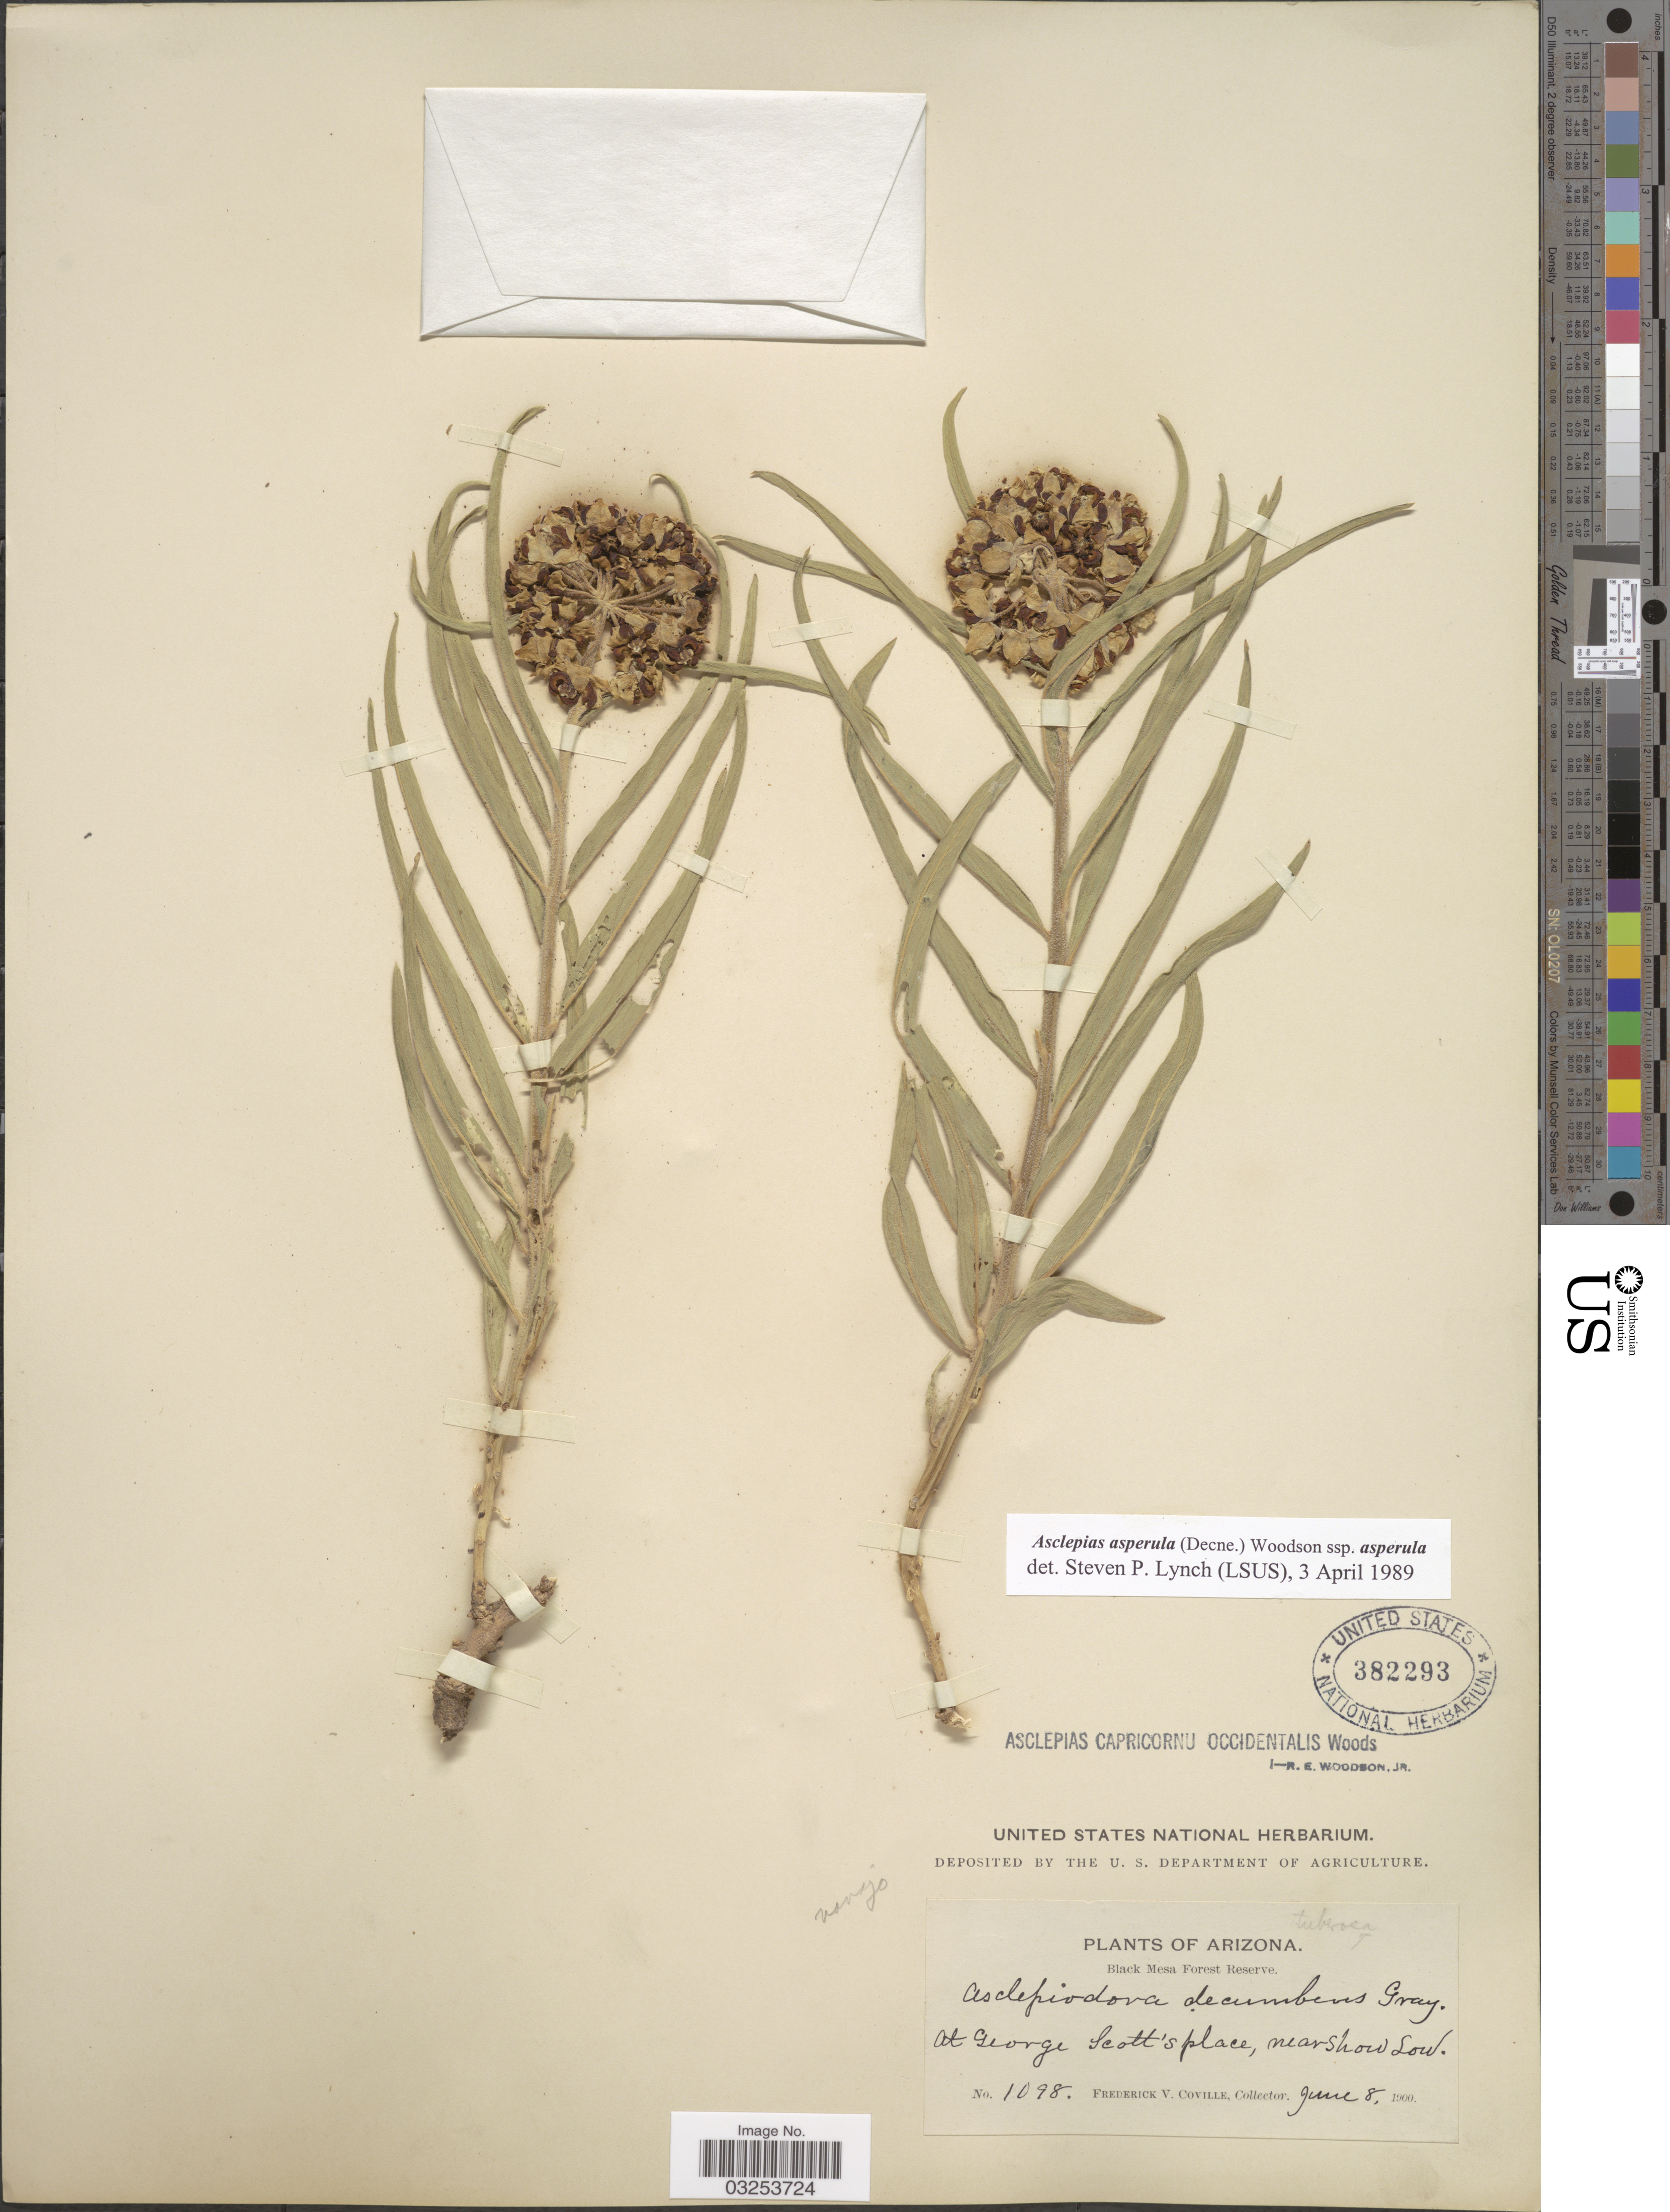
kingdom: Plantae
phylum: Tracheophyta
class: Magnoliopsida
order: Gentianales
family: Apocynaceae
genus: Asclepias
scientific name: Asclepias asperula subsp. asperula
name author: (Decne.) Woodson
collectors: F. V. Coville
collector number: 1098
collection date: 1900-06-08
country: United States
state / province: Arizona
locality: Black Mesa Forest Reserve. At George Scott's place, near Show Low.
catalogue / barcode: US 382293